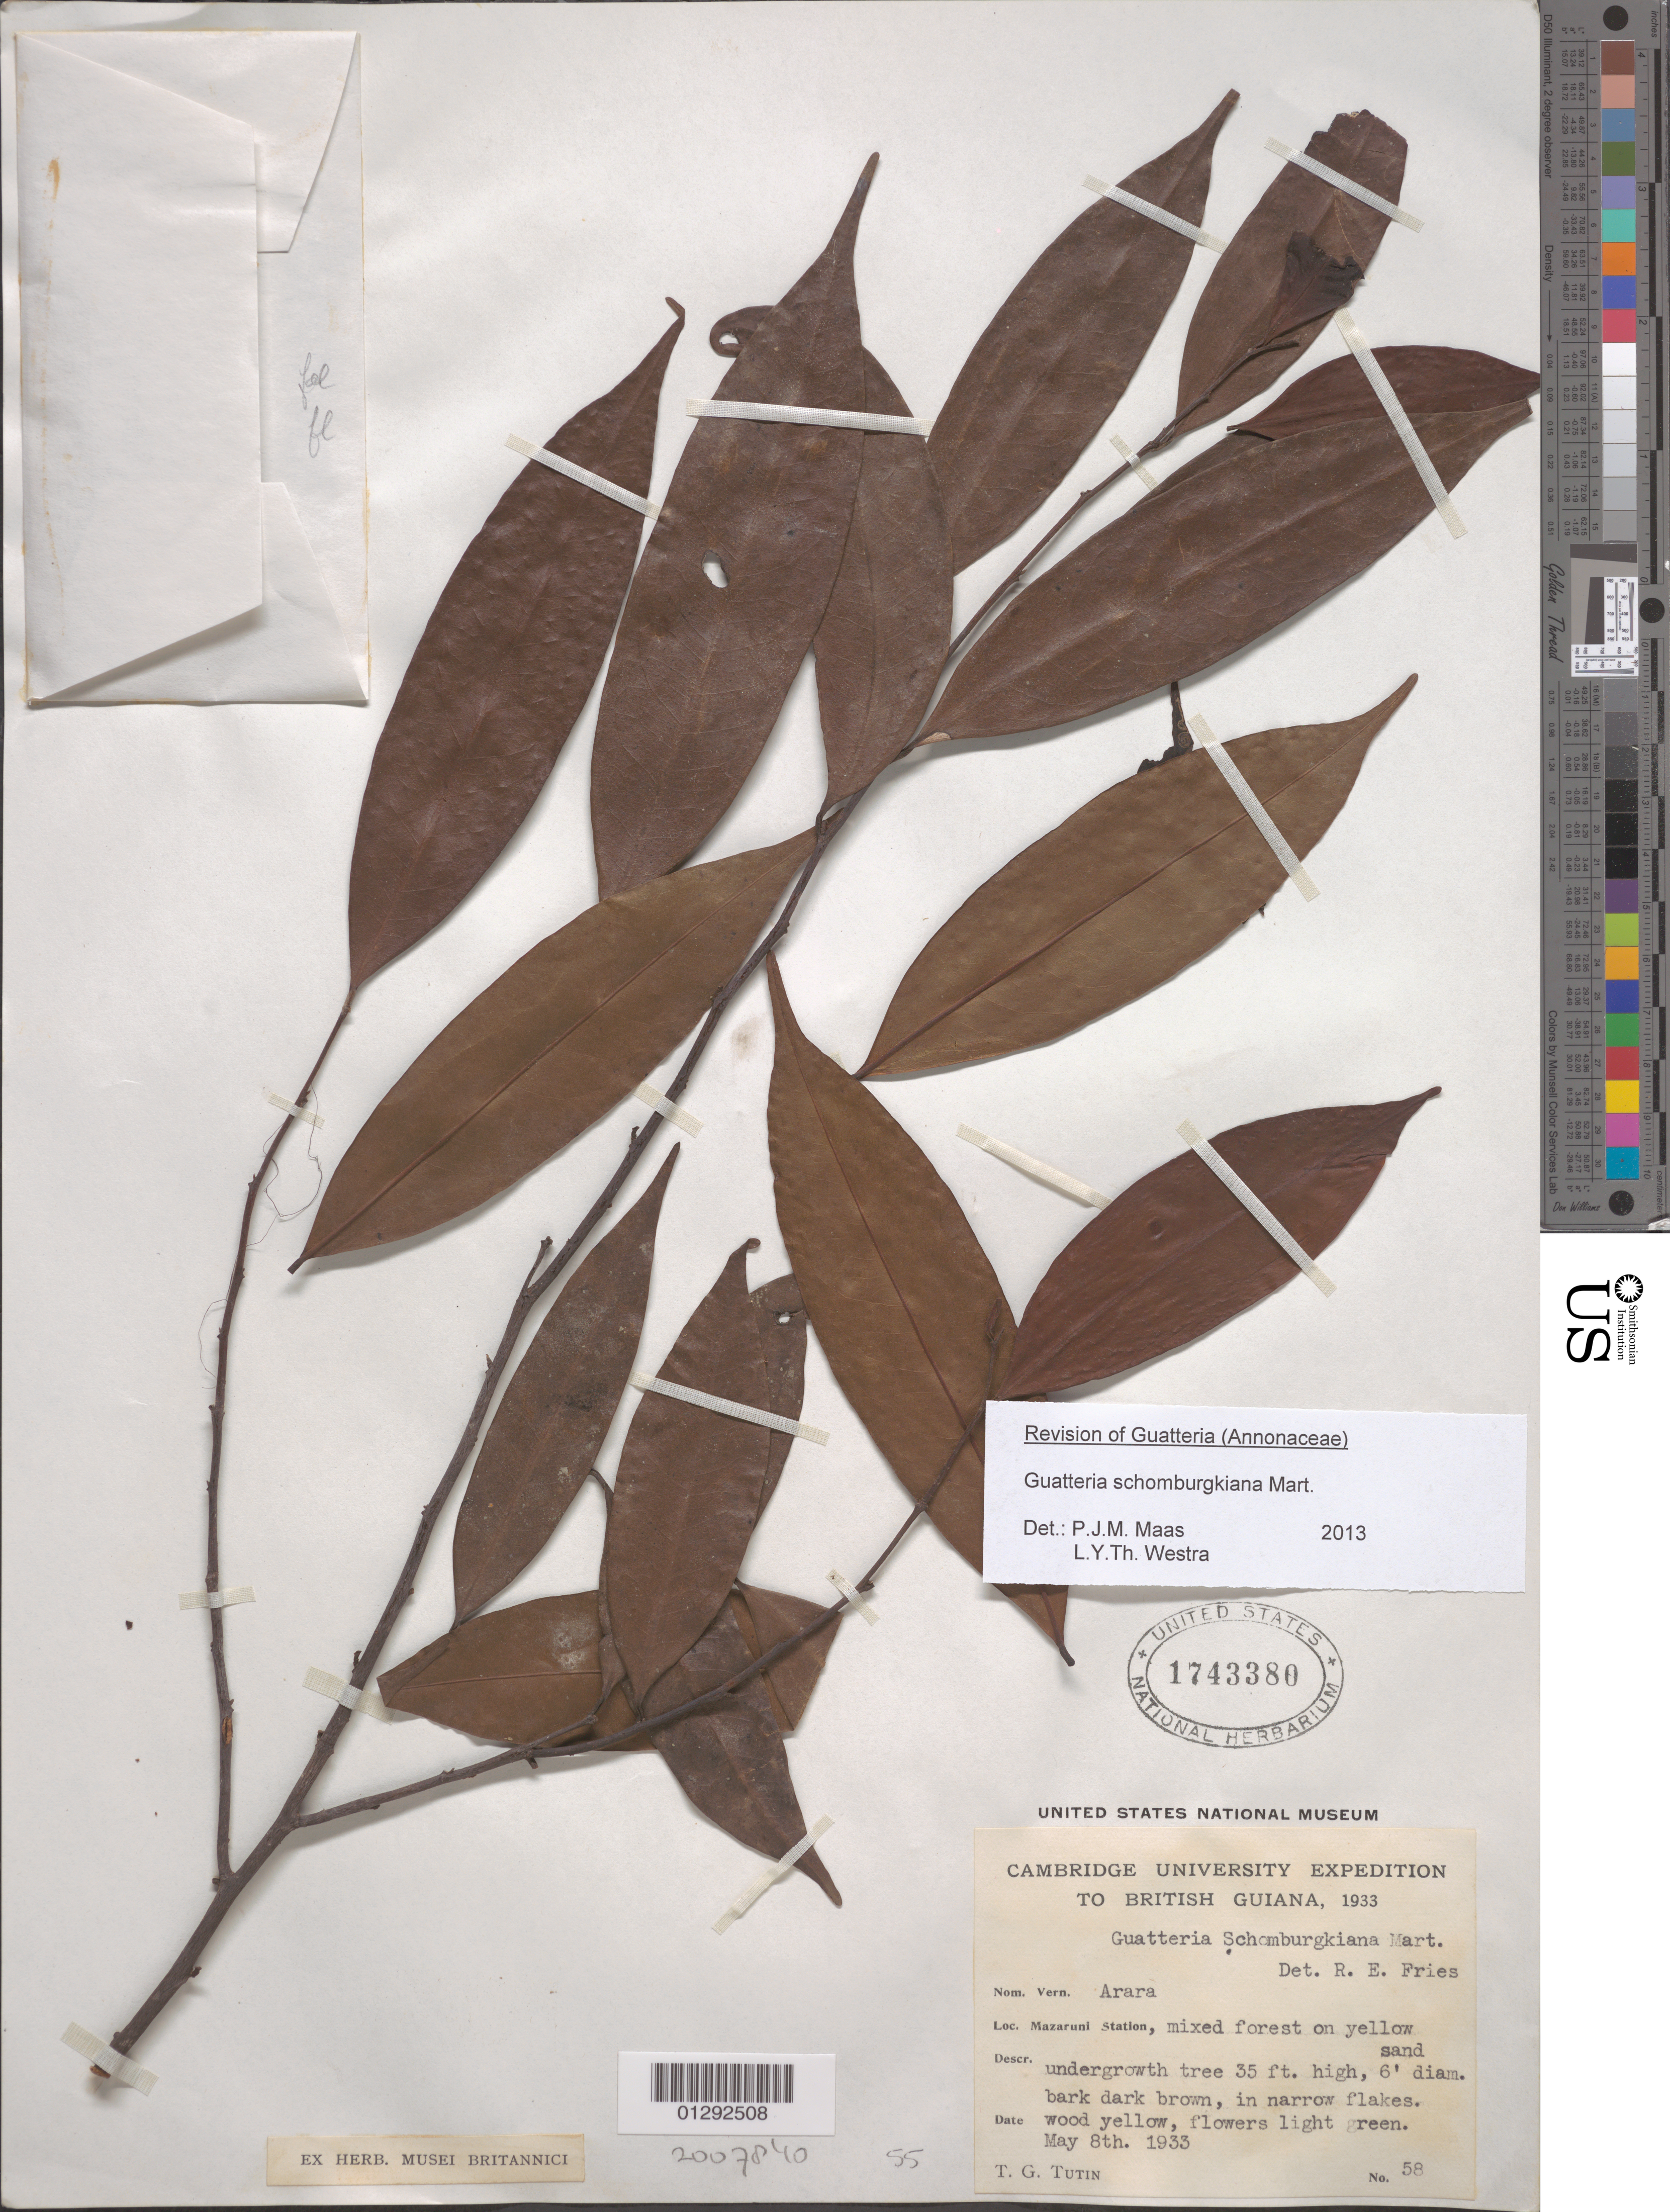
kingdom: Plantae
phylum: Tracheophyta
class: Magnoliopsida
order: Magnoliales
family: Annonaceae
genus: Guatteria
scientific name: Guatteria schomburgkiana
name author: Mart.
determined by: Maas, P. J.; Westra, L. Y.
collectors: T. G. Tutin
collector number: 58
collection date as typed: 8-May-33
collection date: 1933-05-08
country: Guyana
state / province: Cuyuni-Mazaruni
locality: Cuyuni R., Island between Coungla and Crab Falls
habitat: mixed forest on yellow sand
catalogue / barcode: US 1743380